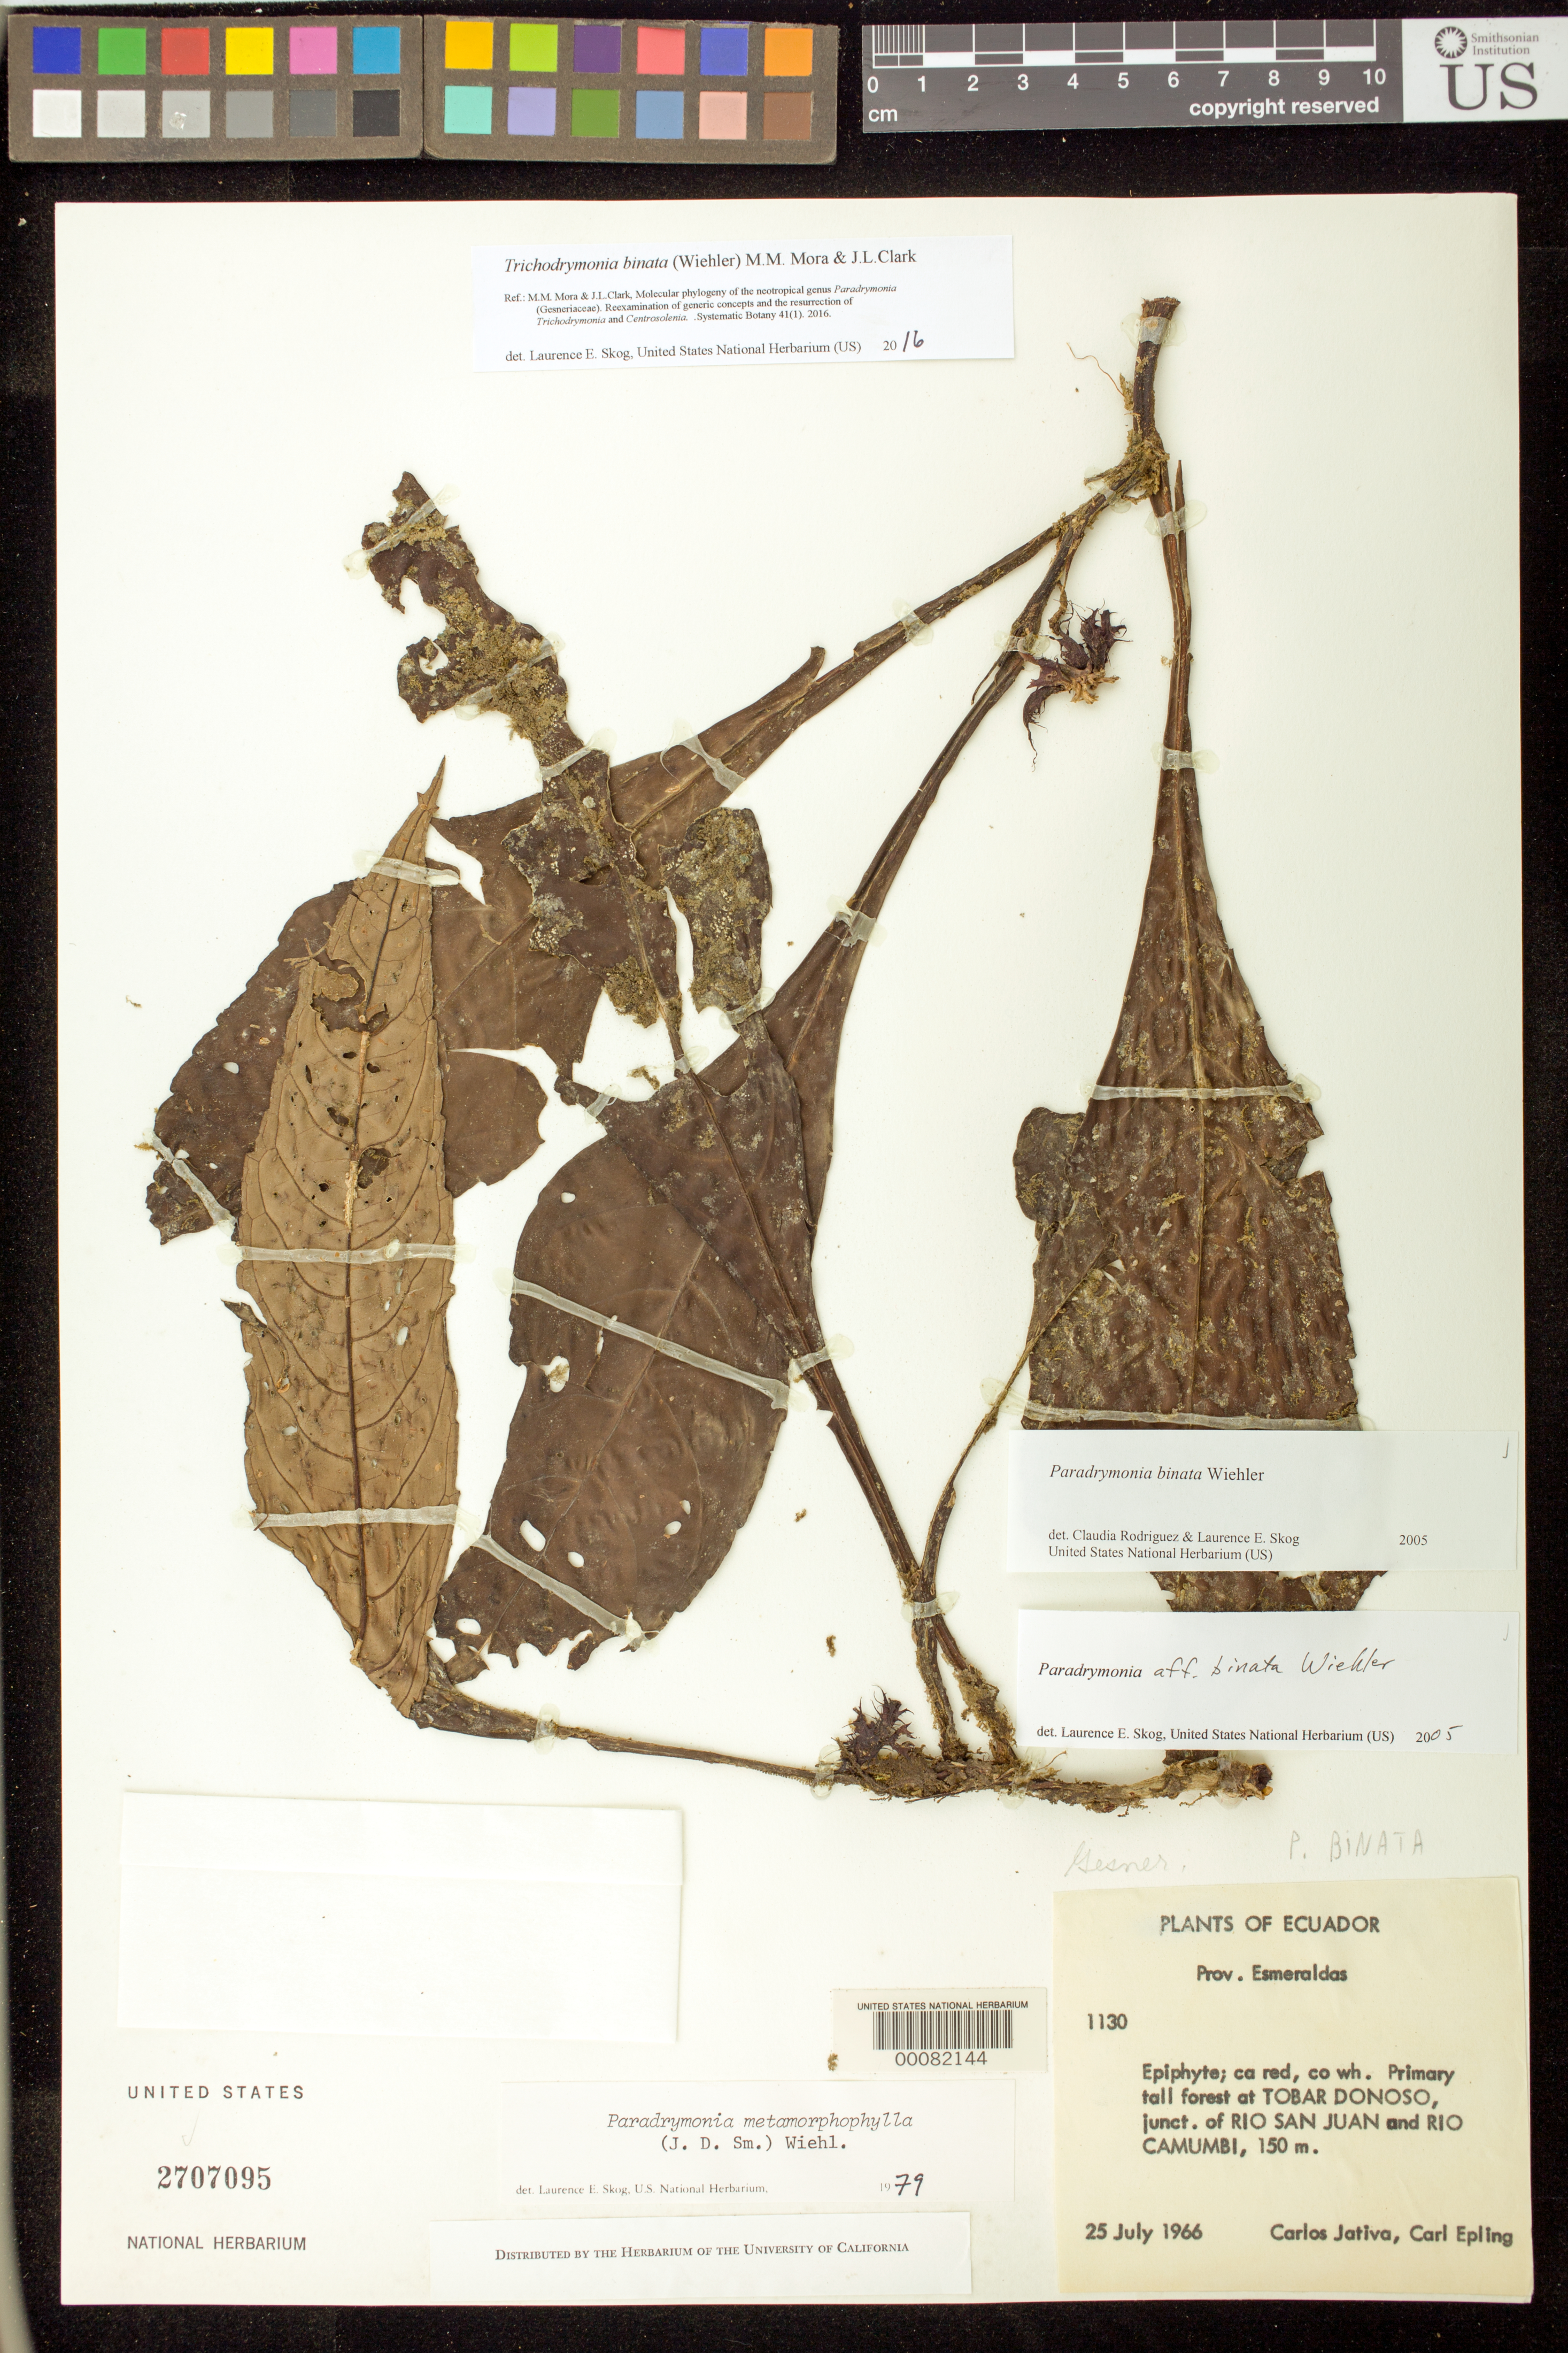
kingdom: Plantae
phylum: Tracheophyta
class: Magnoliopsida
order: Lamiales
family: Gesneriaceae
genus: Trichodrymonia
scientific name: Trichodrymonia binata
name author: (Wiehler) M.M. Mora & J.L. Clark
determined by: Skog, Laurence E.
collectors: C. D. Játiva & C. C. Epling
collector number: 1130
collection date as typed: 25 Jul 1966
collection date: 1966-07-25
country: Ecuador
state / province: Esmeraldas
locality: At Tobar Donoso, junction of Rio San Juan and Rio Camumbi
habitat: Primary tall forest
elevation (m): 150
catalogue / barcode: US 2707095